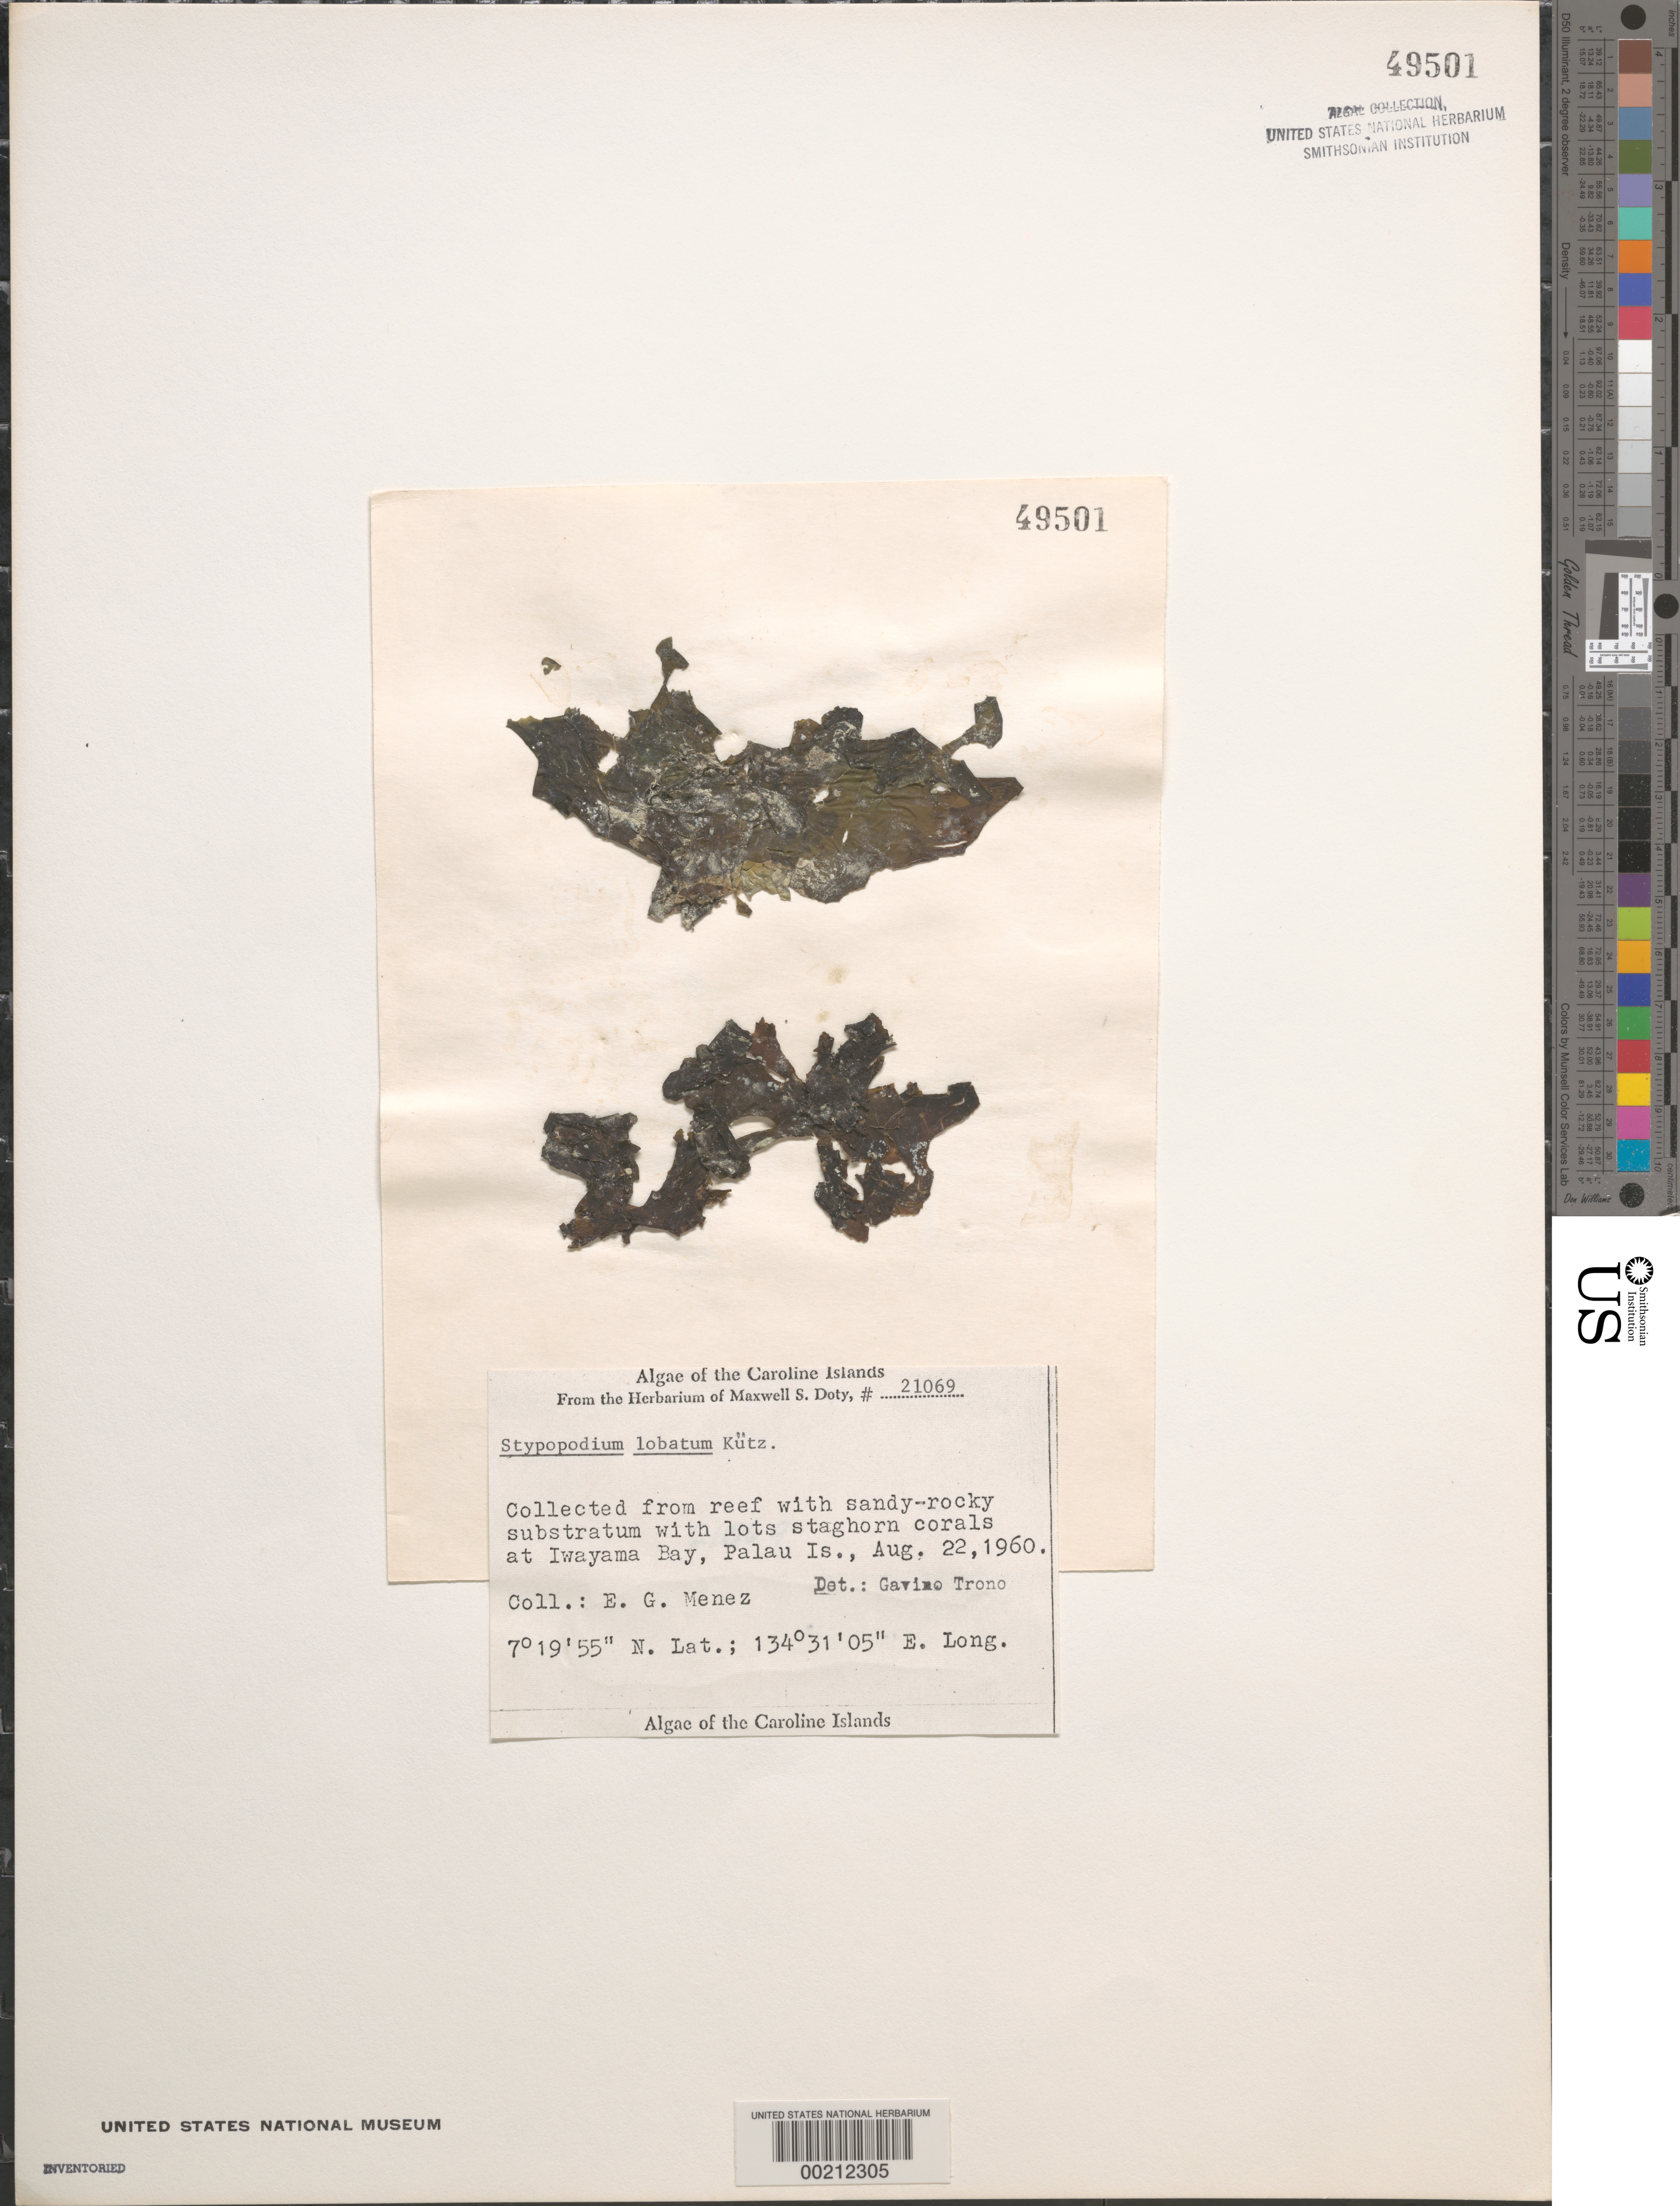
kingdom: Chromista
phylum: Ochrophyta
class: Phaeophyceae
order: Dictyotales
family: Dictyotaceae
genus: Stypopodium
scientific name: Stypopodium zonale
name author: (J.V.Lamouroux) Papenf.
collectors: Meñez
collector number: MSD 21069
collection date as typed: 22 Aug 1960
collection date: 1960-08-22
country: Palau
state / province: Koror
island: Oreor (Koror)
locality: Iwayama Bay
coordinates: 7 19' 55" N, 134 31' 05" E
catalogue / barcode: US 49501